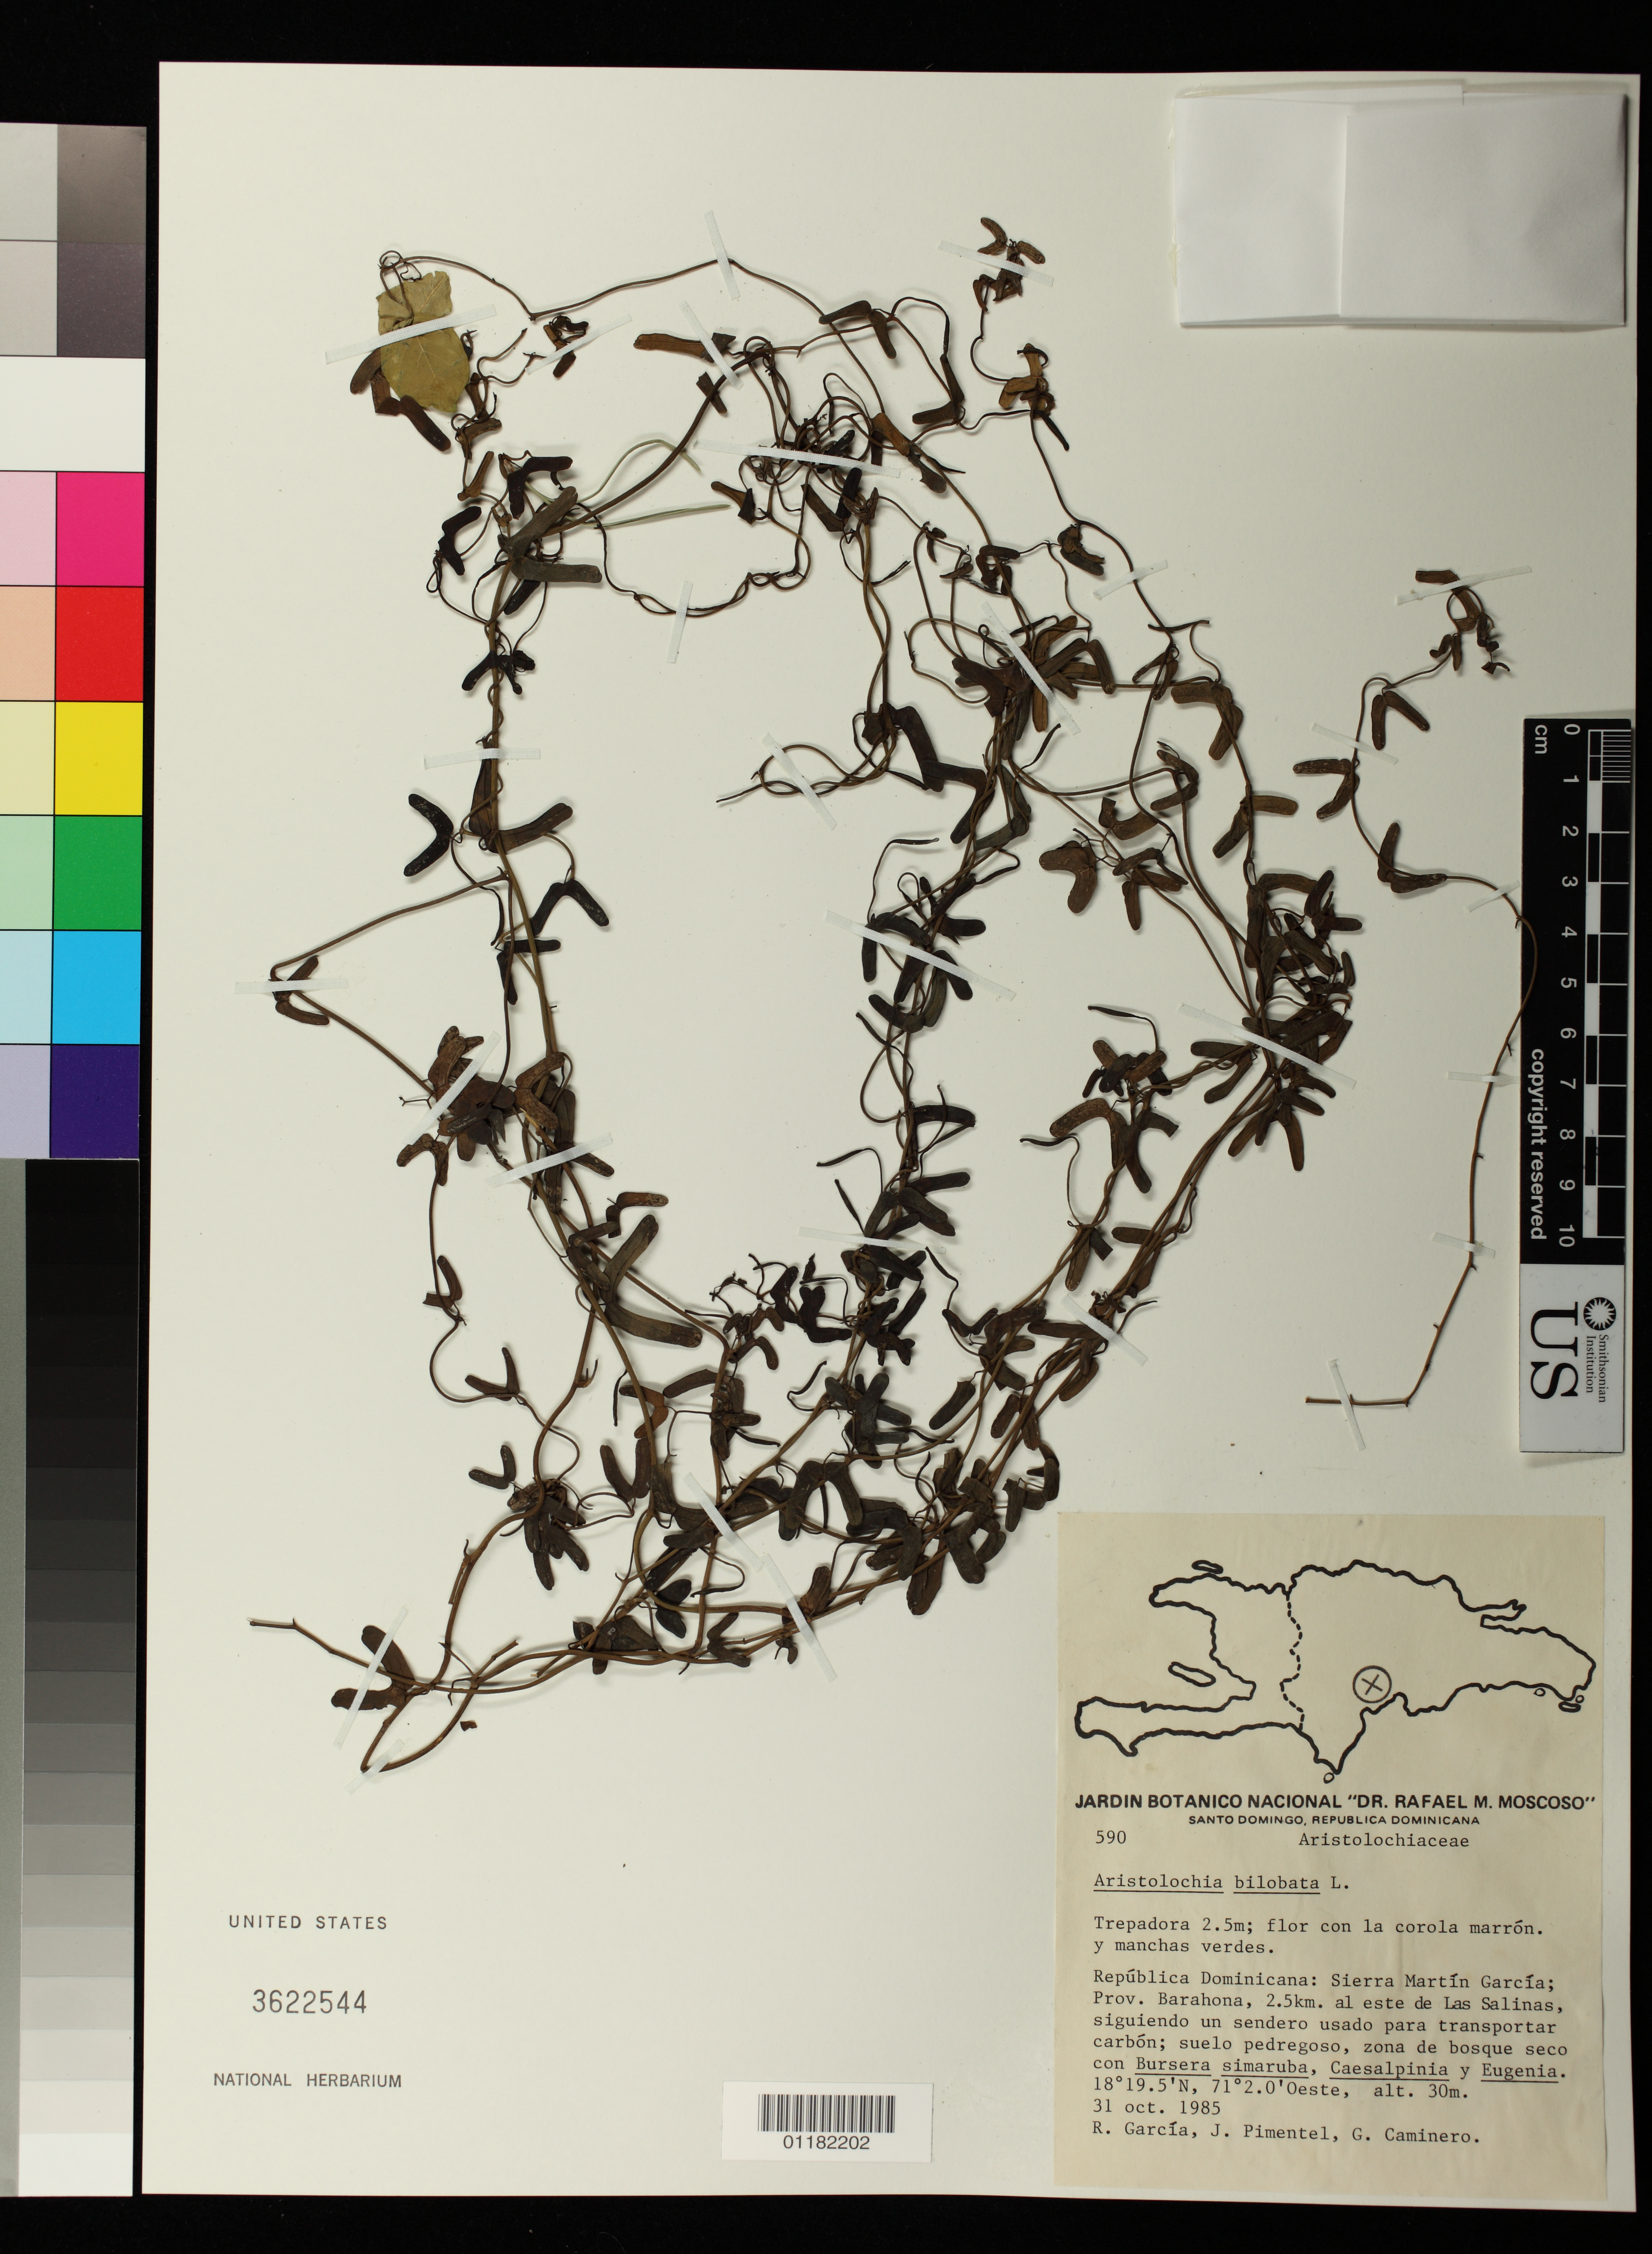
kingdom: Plantae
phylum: Tracheophyta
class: Magnoliopsida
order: Piperales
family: Aristolochiaceae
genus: Aristolochia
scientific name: Aristolochia adiastola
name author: G.A. Romero & Elad.Fernández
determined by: Romero González, G. A.; Ferreras, Irina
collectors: R. G. García, J. Pimental & G. Caminero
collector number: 590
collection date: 1985-10-31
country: Dominican Republic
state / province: Barahona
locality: Sierra Martin Garcia; Prov. Barahona, 2.5 km. al este de Las Salinas, siguiendo un sendero usado para transportar carbon.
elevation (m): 30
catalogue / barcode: US 3622544